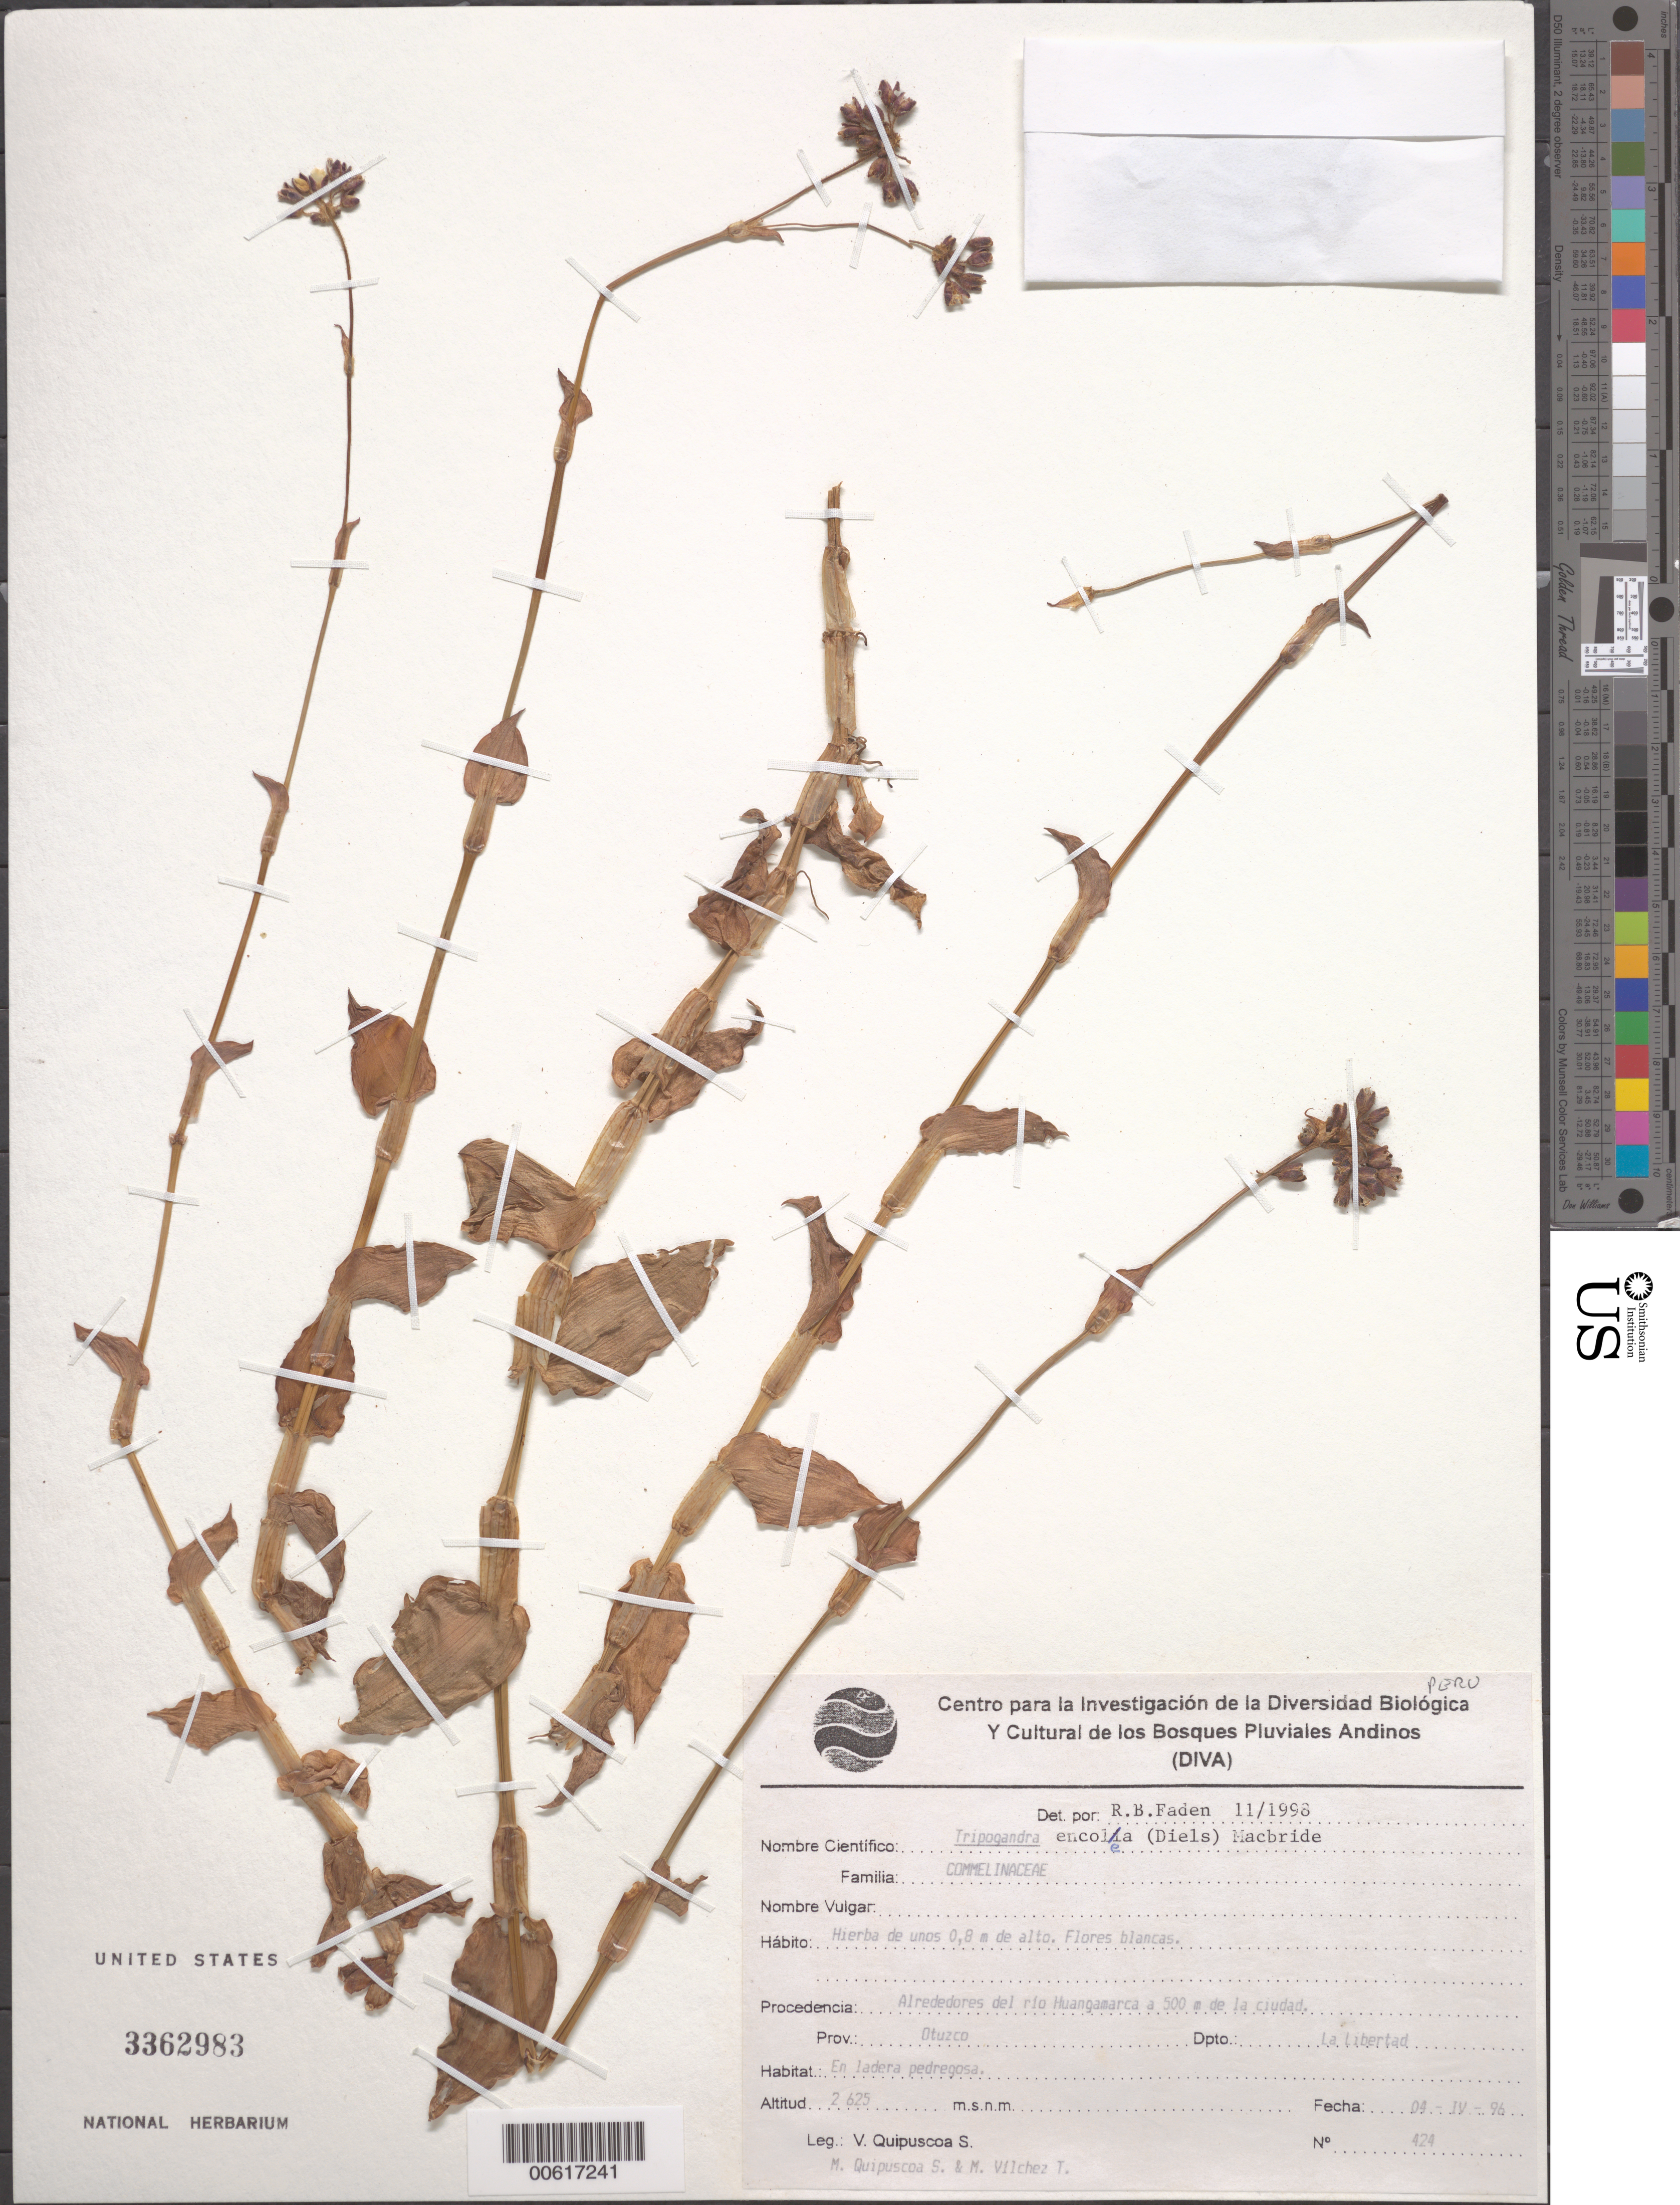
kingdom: Plantae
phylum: Tracheophyta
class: Liliopsida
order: Commelinales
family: Commelinaceae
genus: Tripogandra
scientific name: Tripogandra encolea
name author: (Diels) J.F. Macbr.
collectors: V. Quipuscoa S., M. Quipuscoa S. & M. Vilchez T.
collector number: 424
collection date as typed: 04 Apr 1996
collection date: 1996-04-04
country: Peru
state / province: La Libertad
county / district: Otuzco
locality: Alrededores del rio hauangamarca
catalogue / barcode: US 3362983